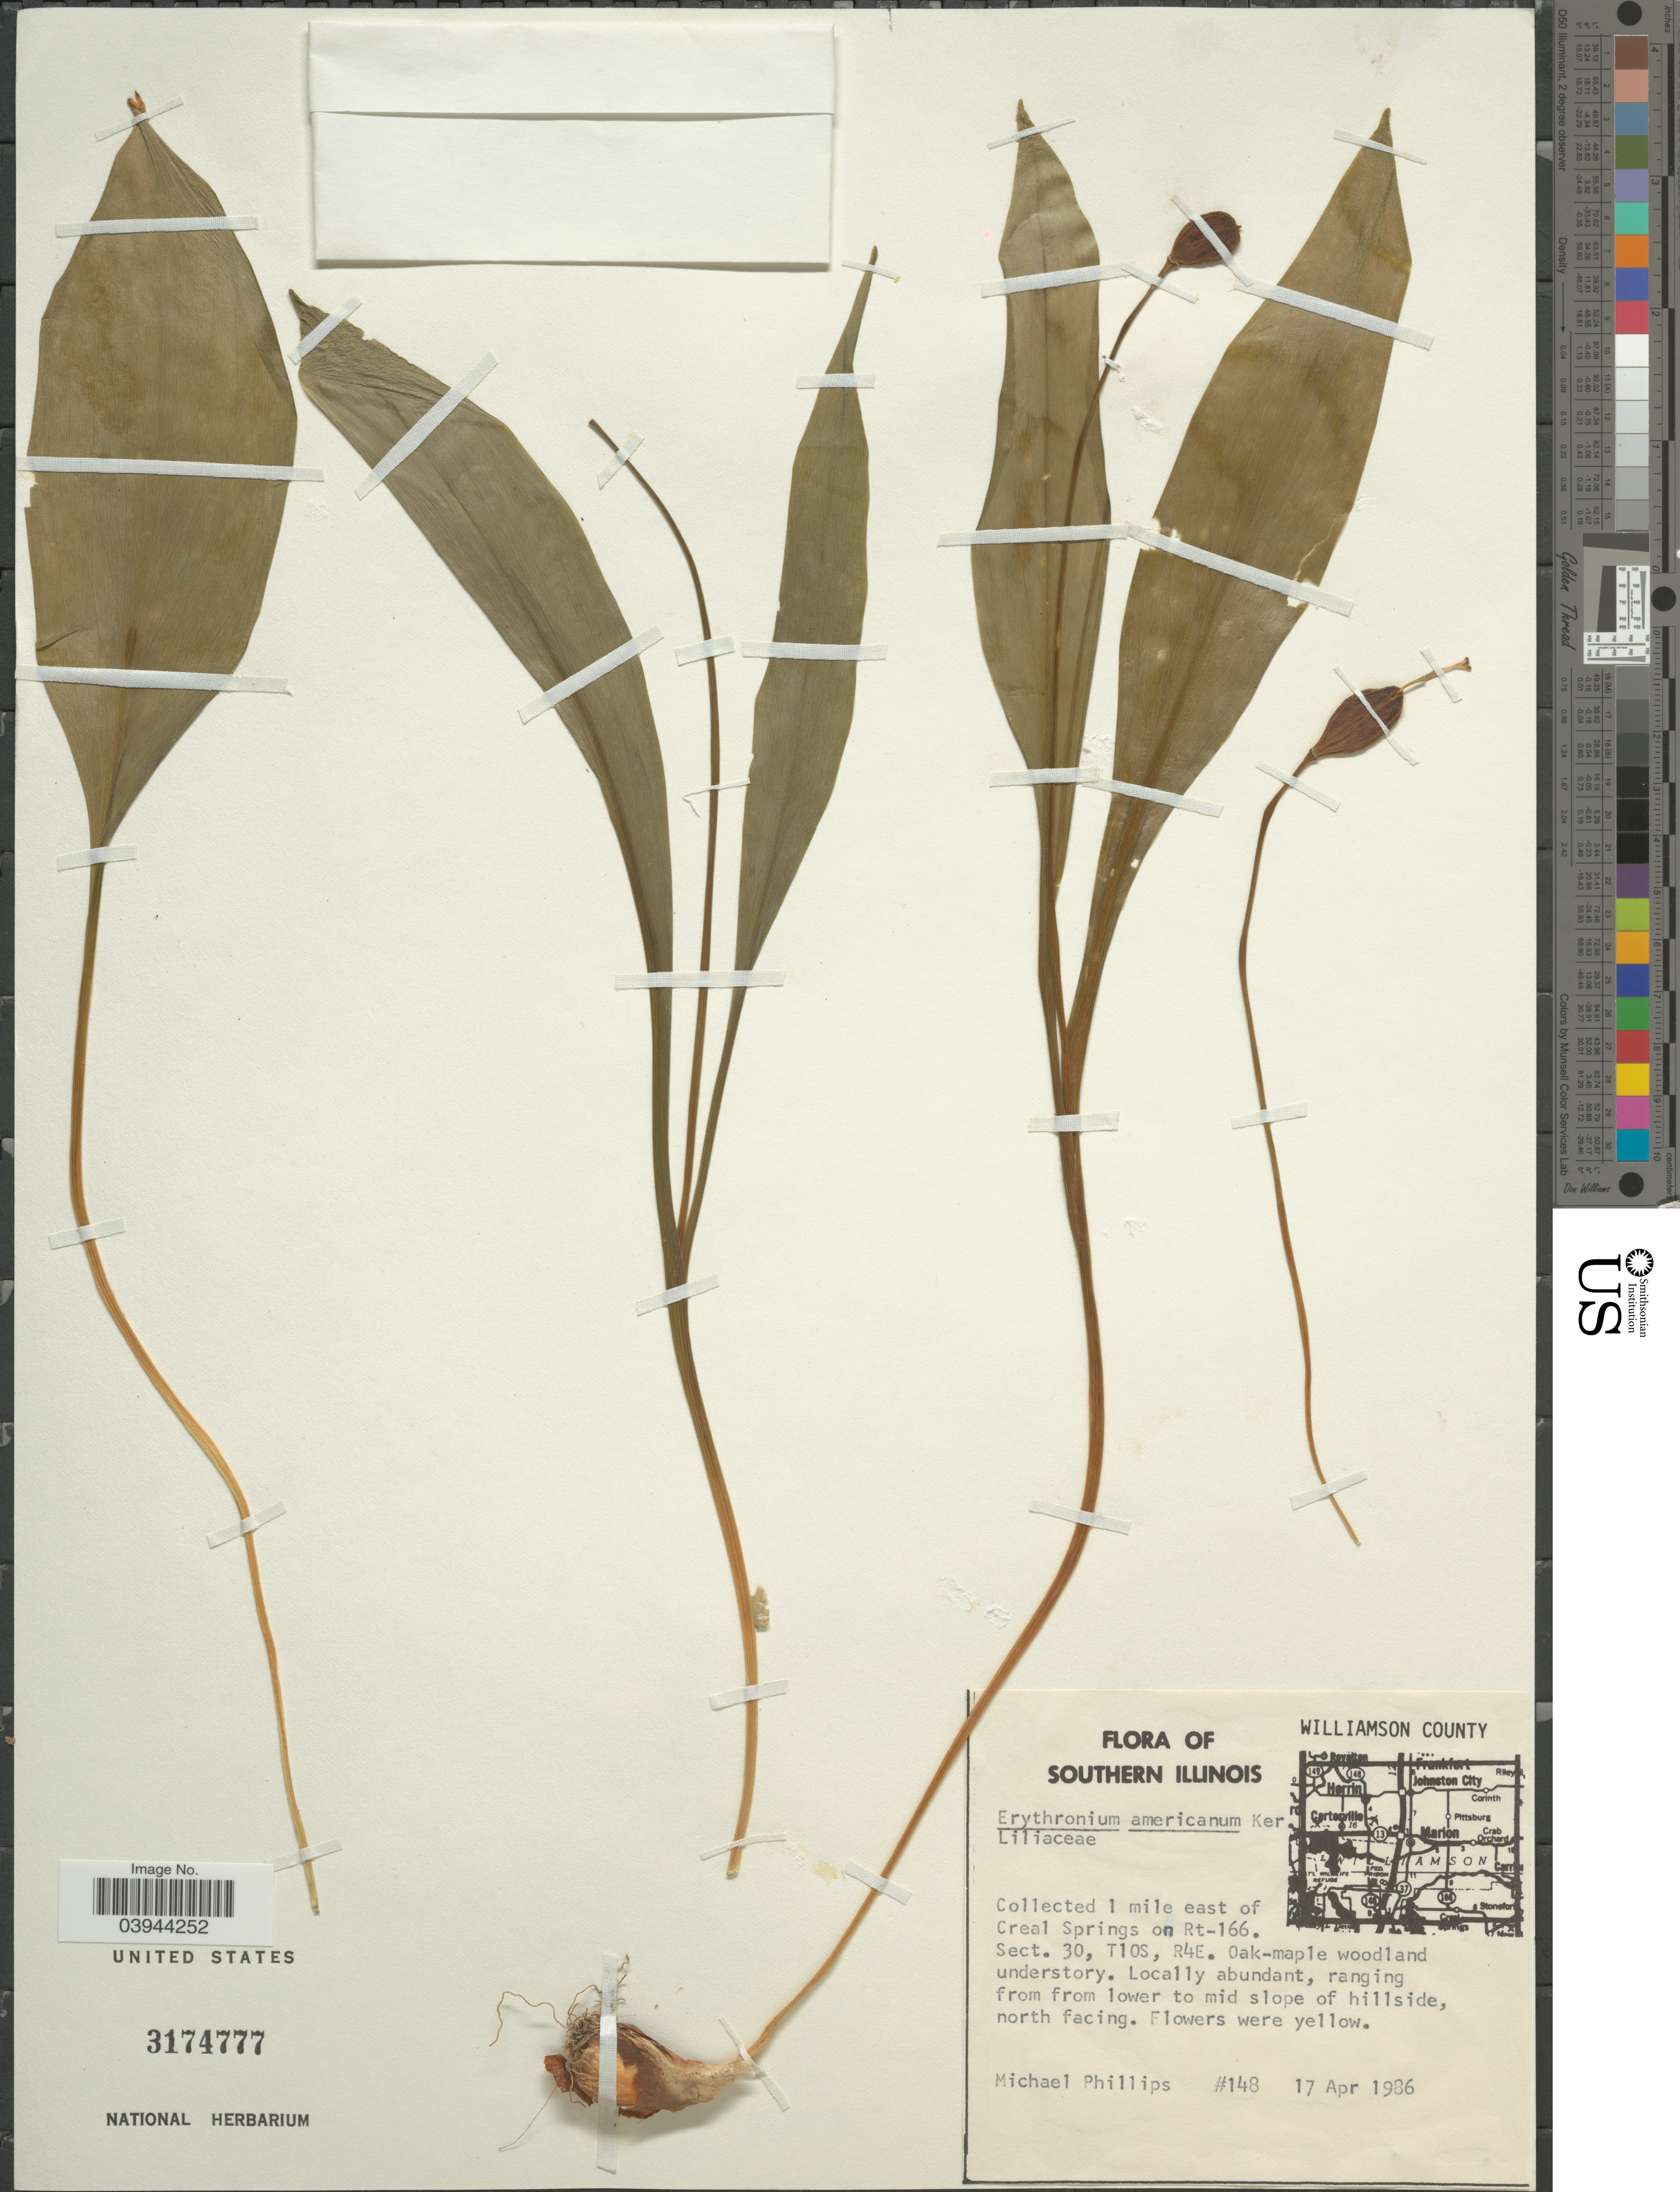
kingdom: Plantae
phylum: Tracheophyta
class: Liliopsida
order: Liliales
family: Liliaceae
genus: Erythronium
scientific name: Erythronium americanum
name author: Ker Gawl.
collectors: M. Phillips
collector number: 148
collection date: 1986-04-17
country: United States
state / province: Illinois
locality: Southern Illinois. Williamson County. 1 miles east of Creal Springs on Rt-166. Sect. 30, T10S, R4E.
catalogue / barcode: US 3174777